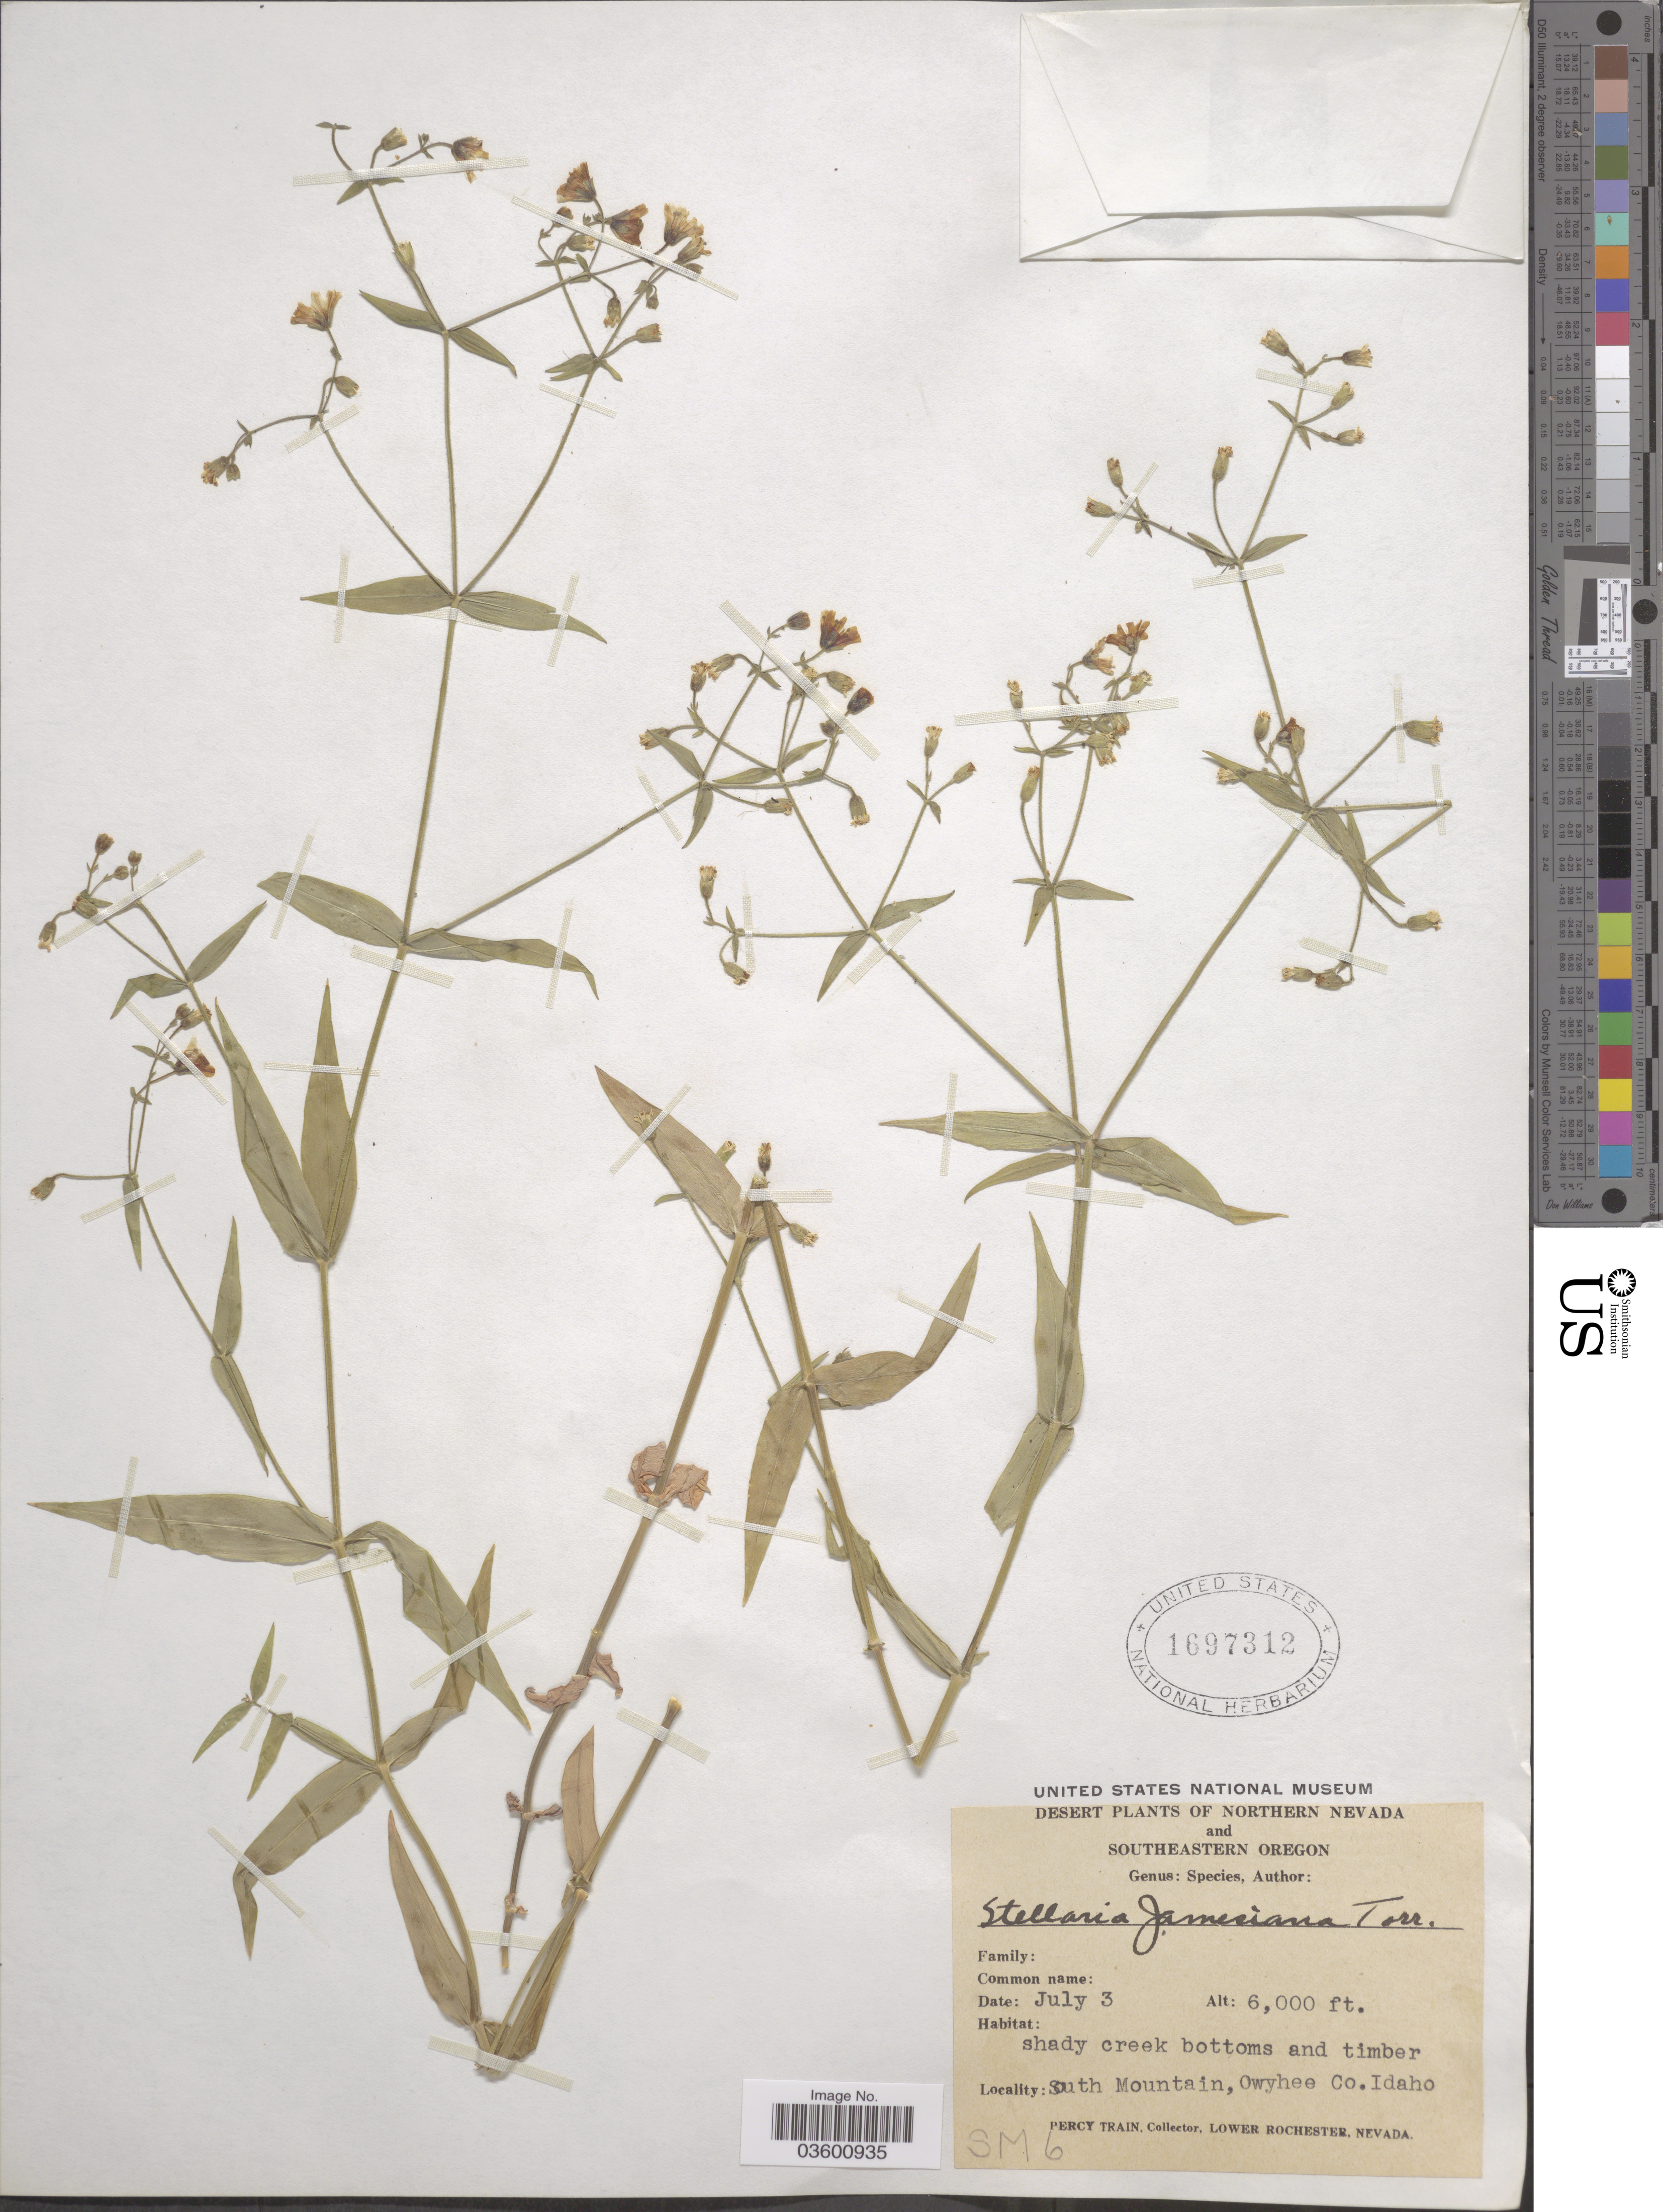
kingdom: Plantae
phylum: Tracheophyta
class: Magnoliopsida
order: Caryophyllales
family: Caryophyllaceae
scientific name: Torreyostellaria jamesiana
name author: (Torr.) Gang Yao et al.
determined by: Strong, M. T., (US), Smithsonian Institution - National Museum of Natural History (UNITED STATES)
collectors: P. Train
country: United States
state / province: Idaho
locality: South Mountain, Owyhee Co.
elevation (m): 1829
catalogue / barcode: US 1697312